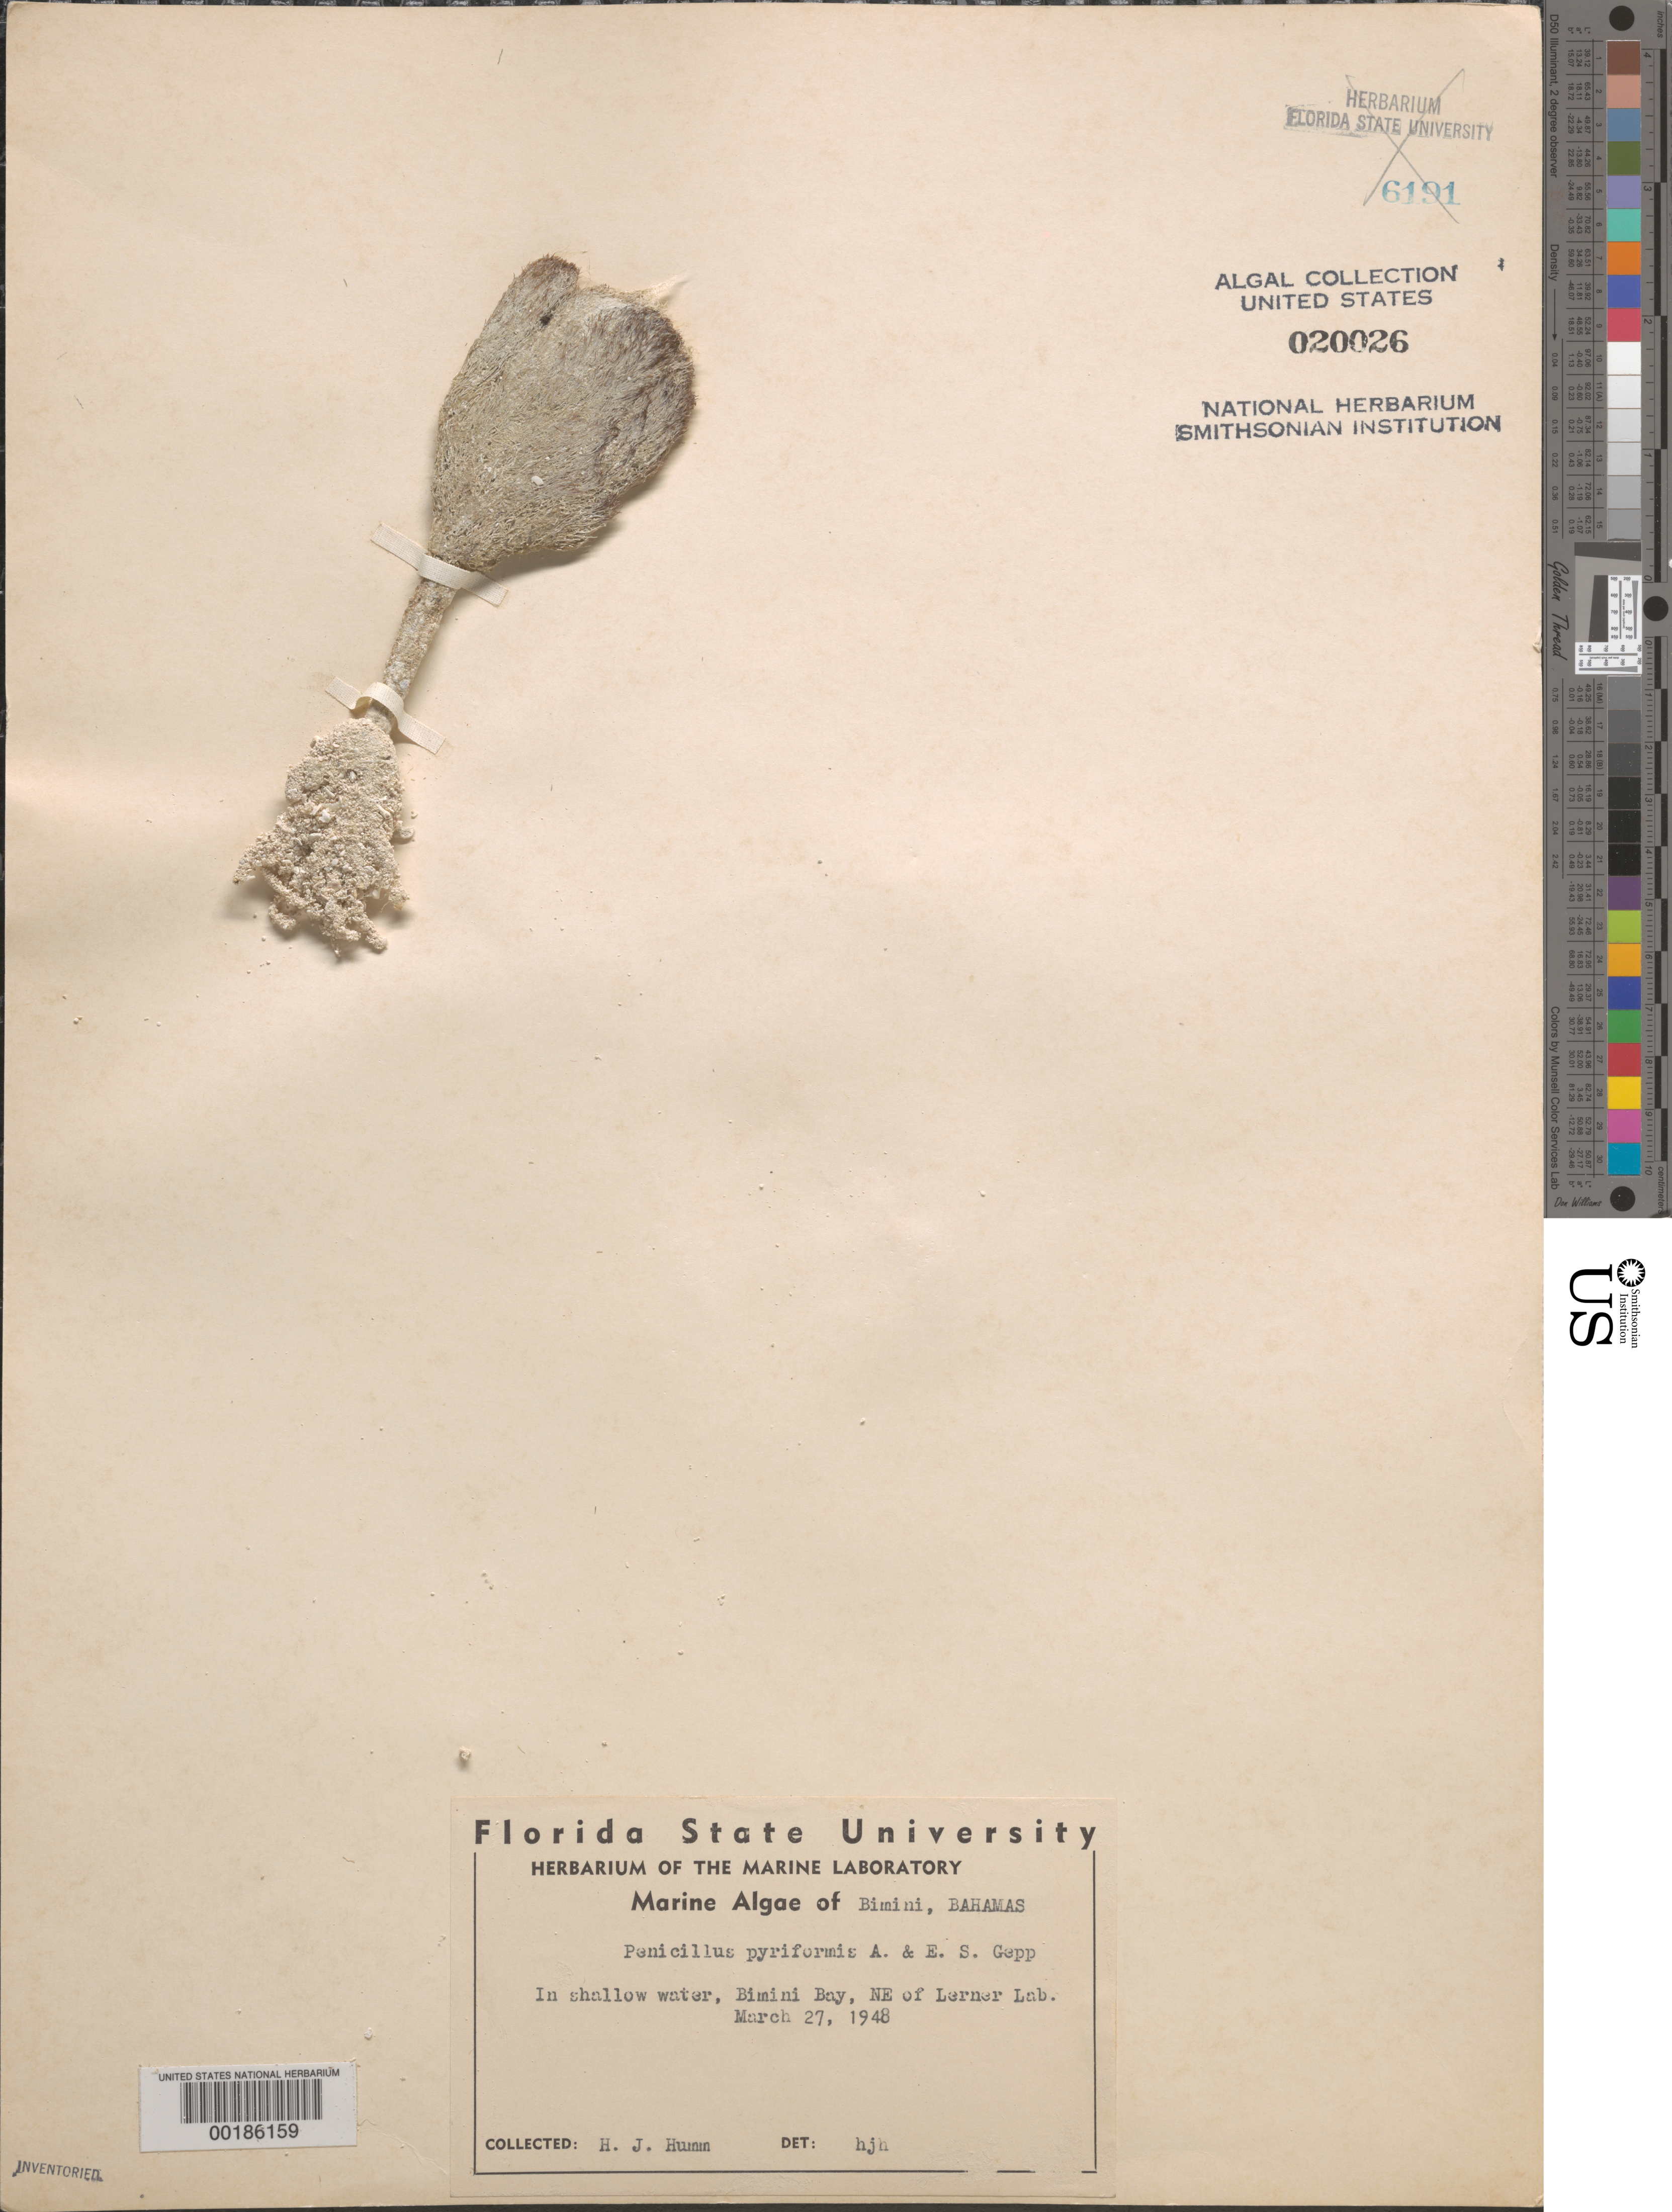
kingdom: Plantae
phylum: Chlorophyta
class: Ulvophyceae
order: Bryopsidales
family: Udoteaceae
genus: Penicillus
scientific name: Penicillus pyriformis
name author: A. Gepp & E. Gepp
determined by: Humm, Harold J.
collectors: H. J. Humm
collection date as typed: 27 Mar 1948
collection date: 1948-03-27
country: Bahamas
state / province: Biminis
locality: Bimini bay, northeast of lerner laboratory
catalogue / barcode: US 20026